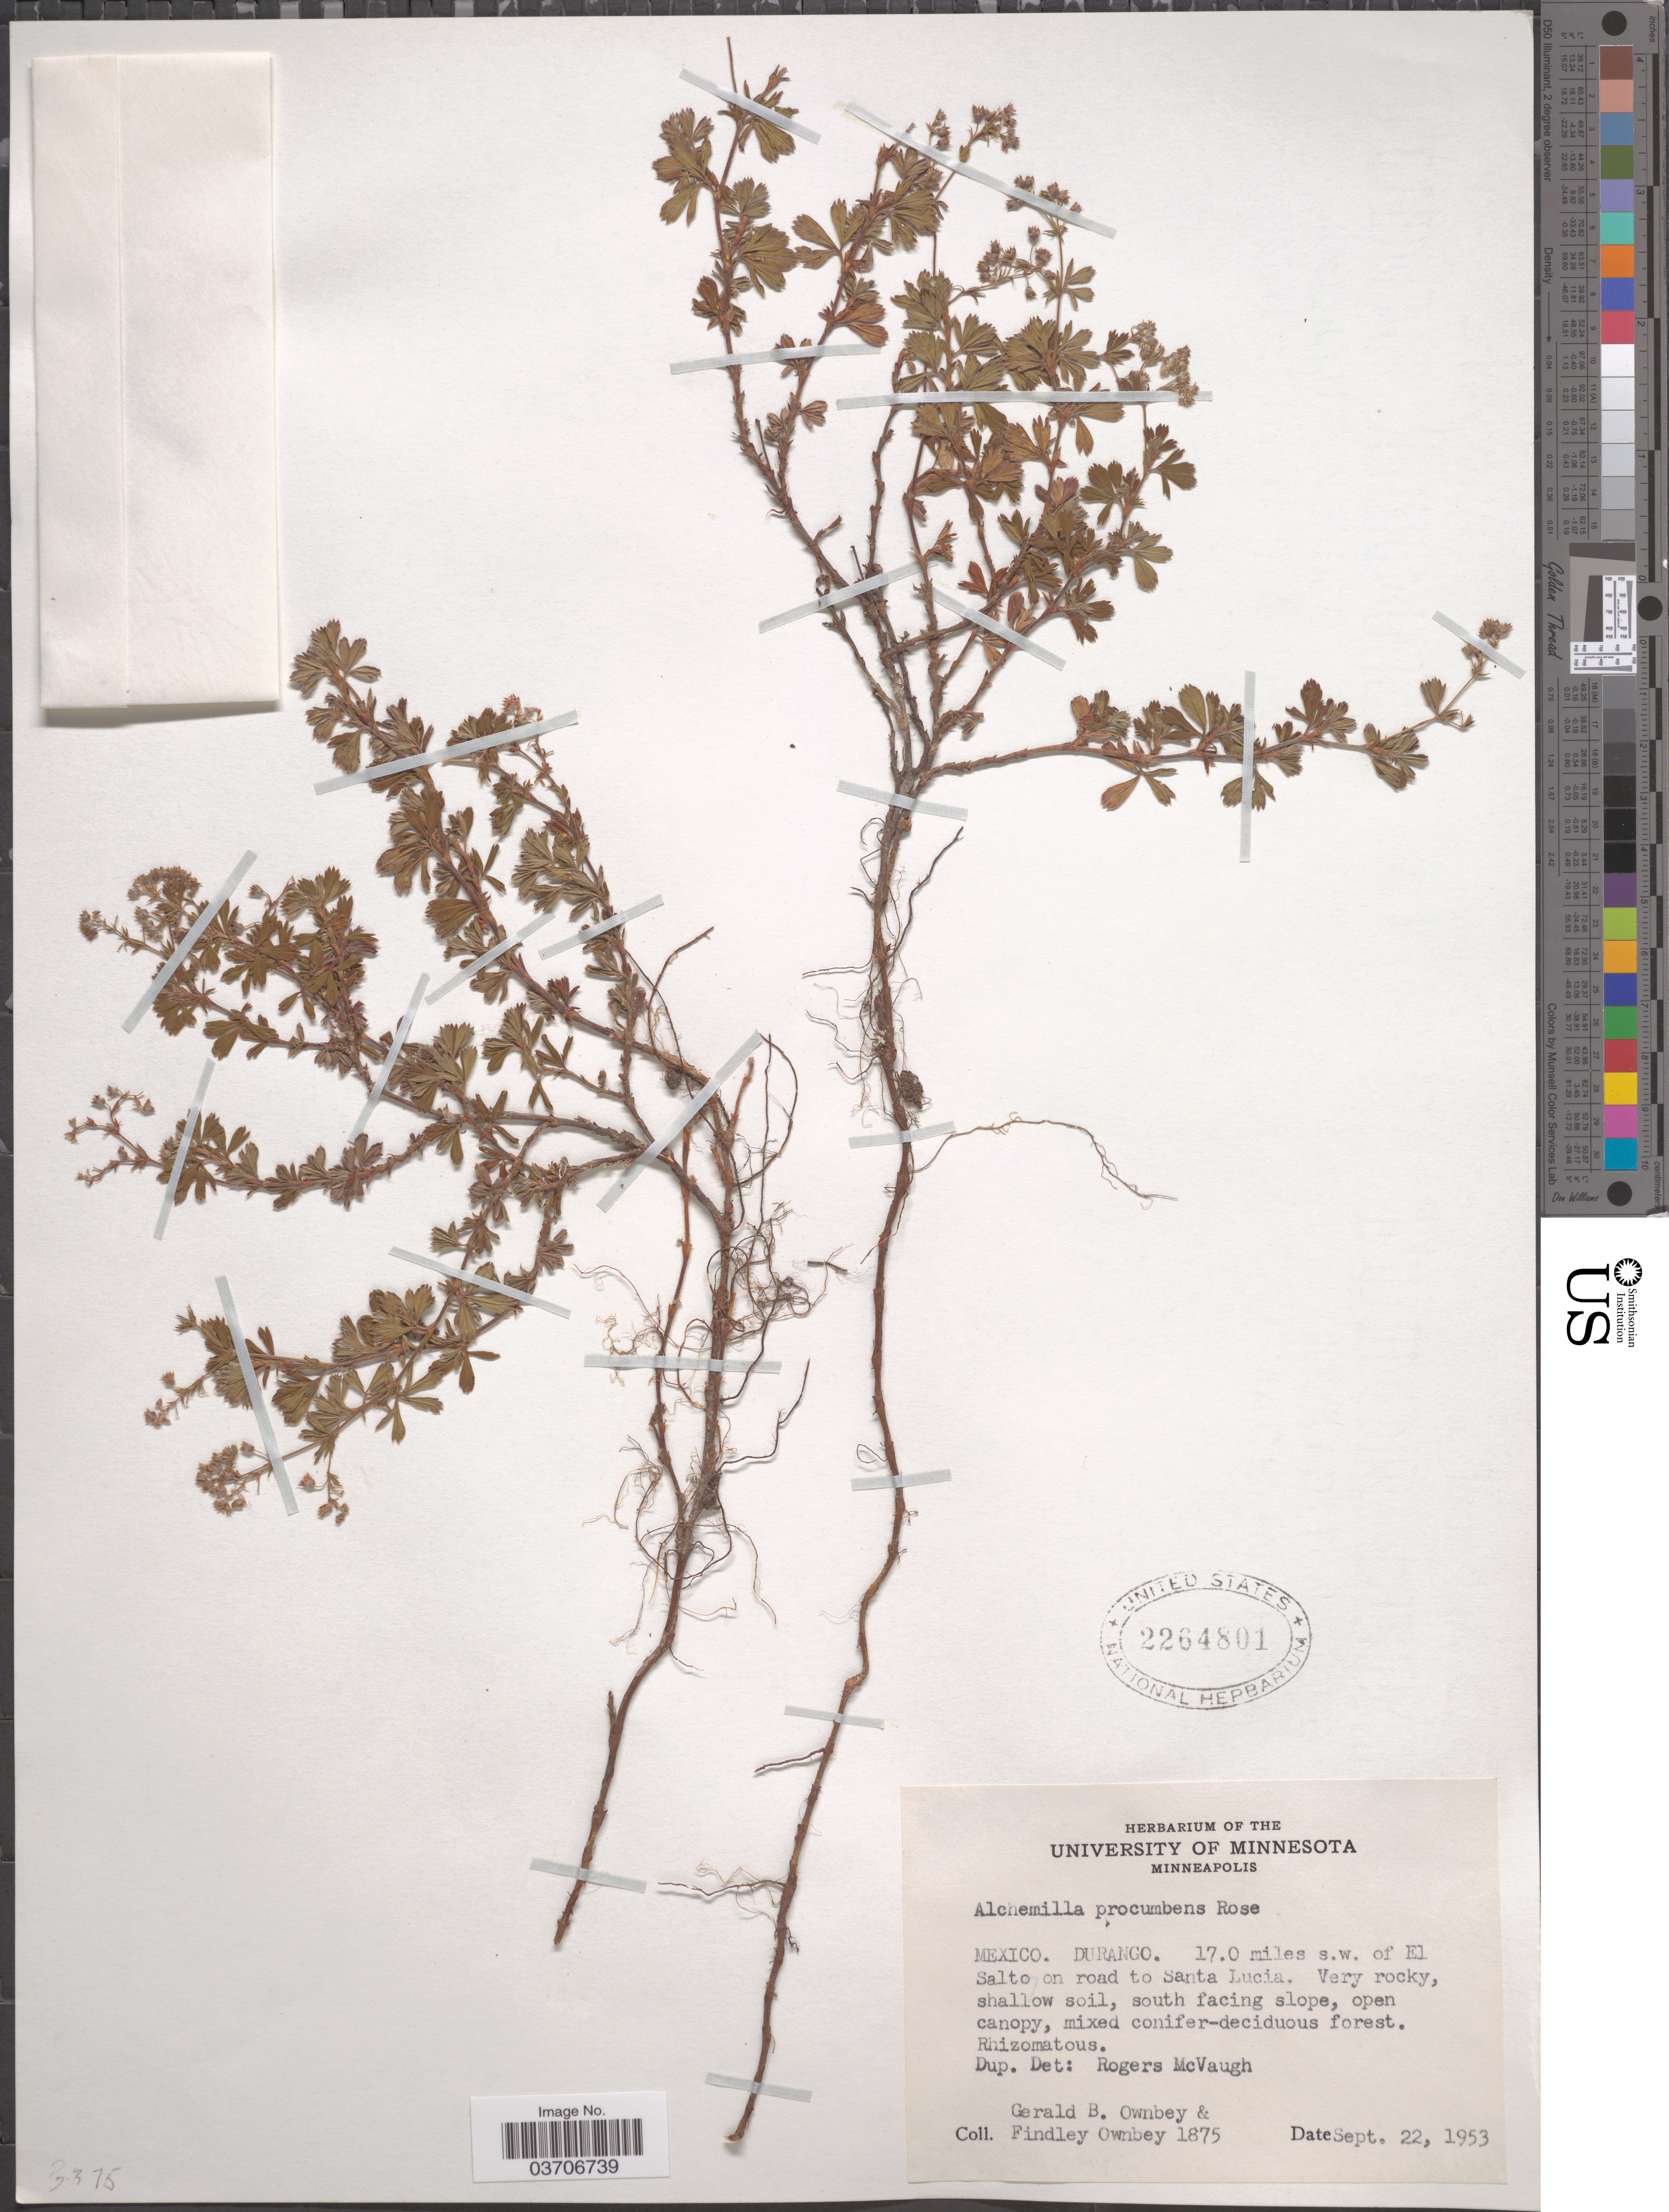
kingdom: Plantae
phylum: Tracheophyta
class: Magnoliopsida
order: Rosales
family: Rosaceae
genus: Lachemilla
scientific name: Lachemilla procumbens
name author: (Rose) Rydb.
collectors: G. B. Ownbey & F. Ownbey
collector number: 1875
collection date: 1953-09-22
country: Mexico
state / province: Durango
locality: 17.0 miles s.w. of El Salto on road to Santa Lucia.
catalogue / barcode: US 2264801